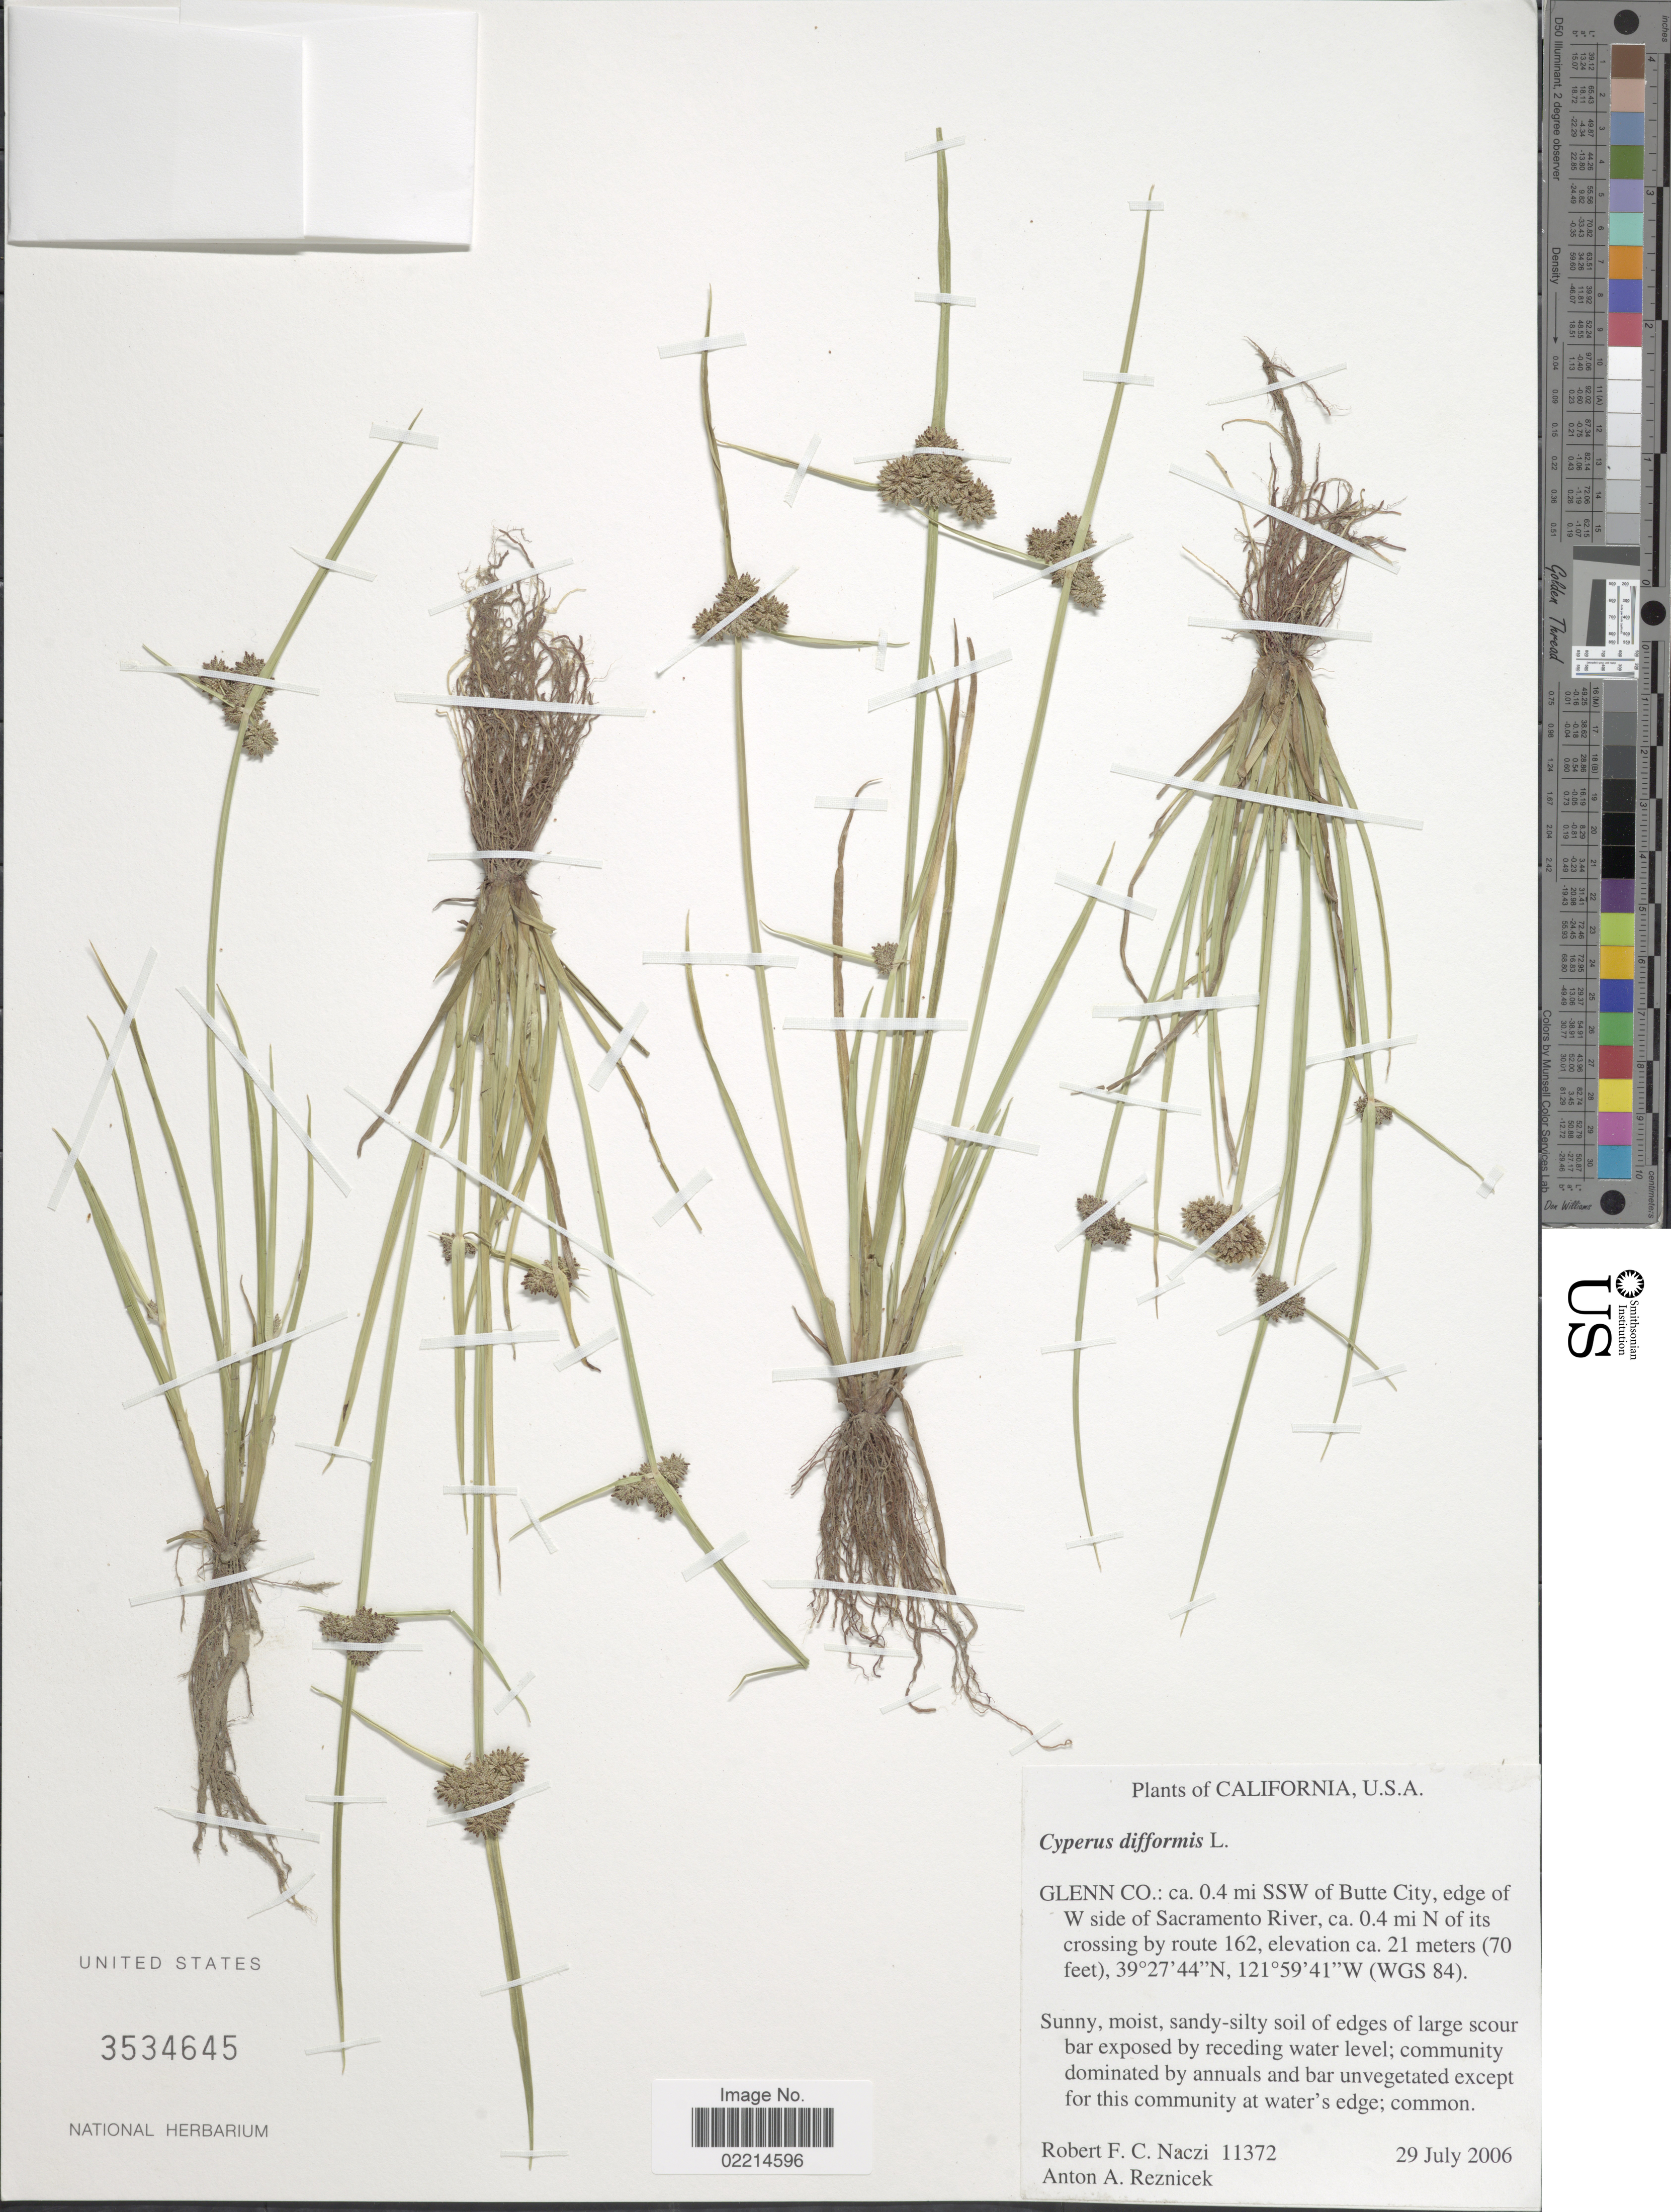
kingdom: Plantae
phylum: Tracheophyta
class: Liliopsida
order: Poales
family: Cyperaceae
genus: Cyperus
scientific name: Cyperus difformis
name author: L.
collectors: R. F. C. Naczi & A. A. Reznicek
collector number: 11372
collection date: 2006-07-29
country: United States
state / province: California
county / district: Glenn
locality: Glenn Co.: ca. 0.4 mi SSW of Butte City, edge of W side of Sacramento River, ca. 0.4 mi N of its crossing by route 162, (WGS 84).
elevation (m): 21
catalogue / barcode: US 3534645